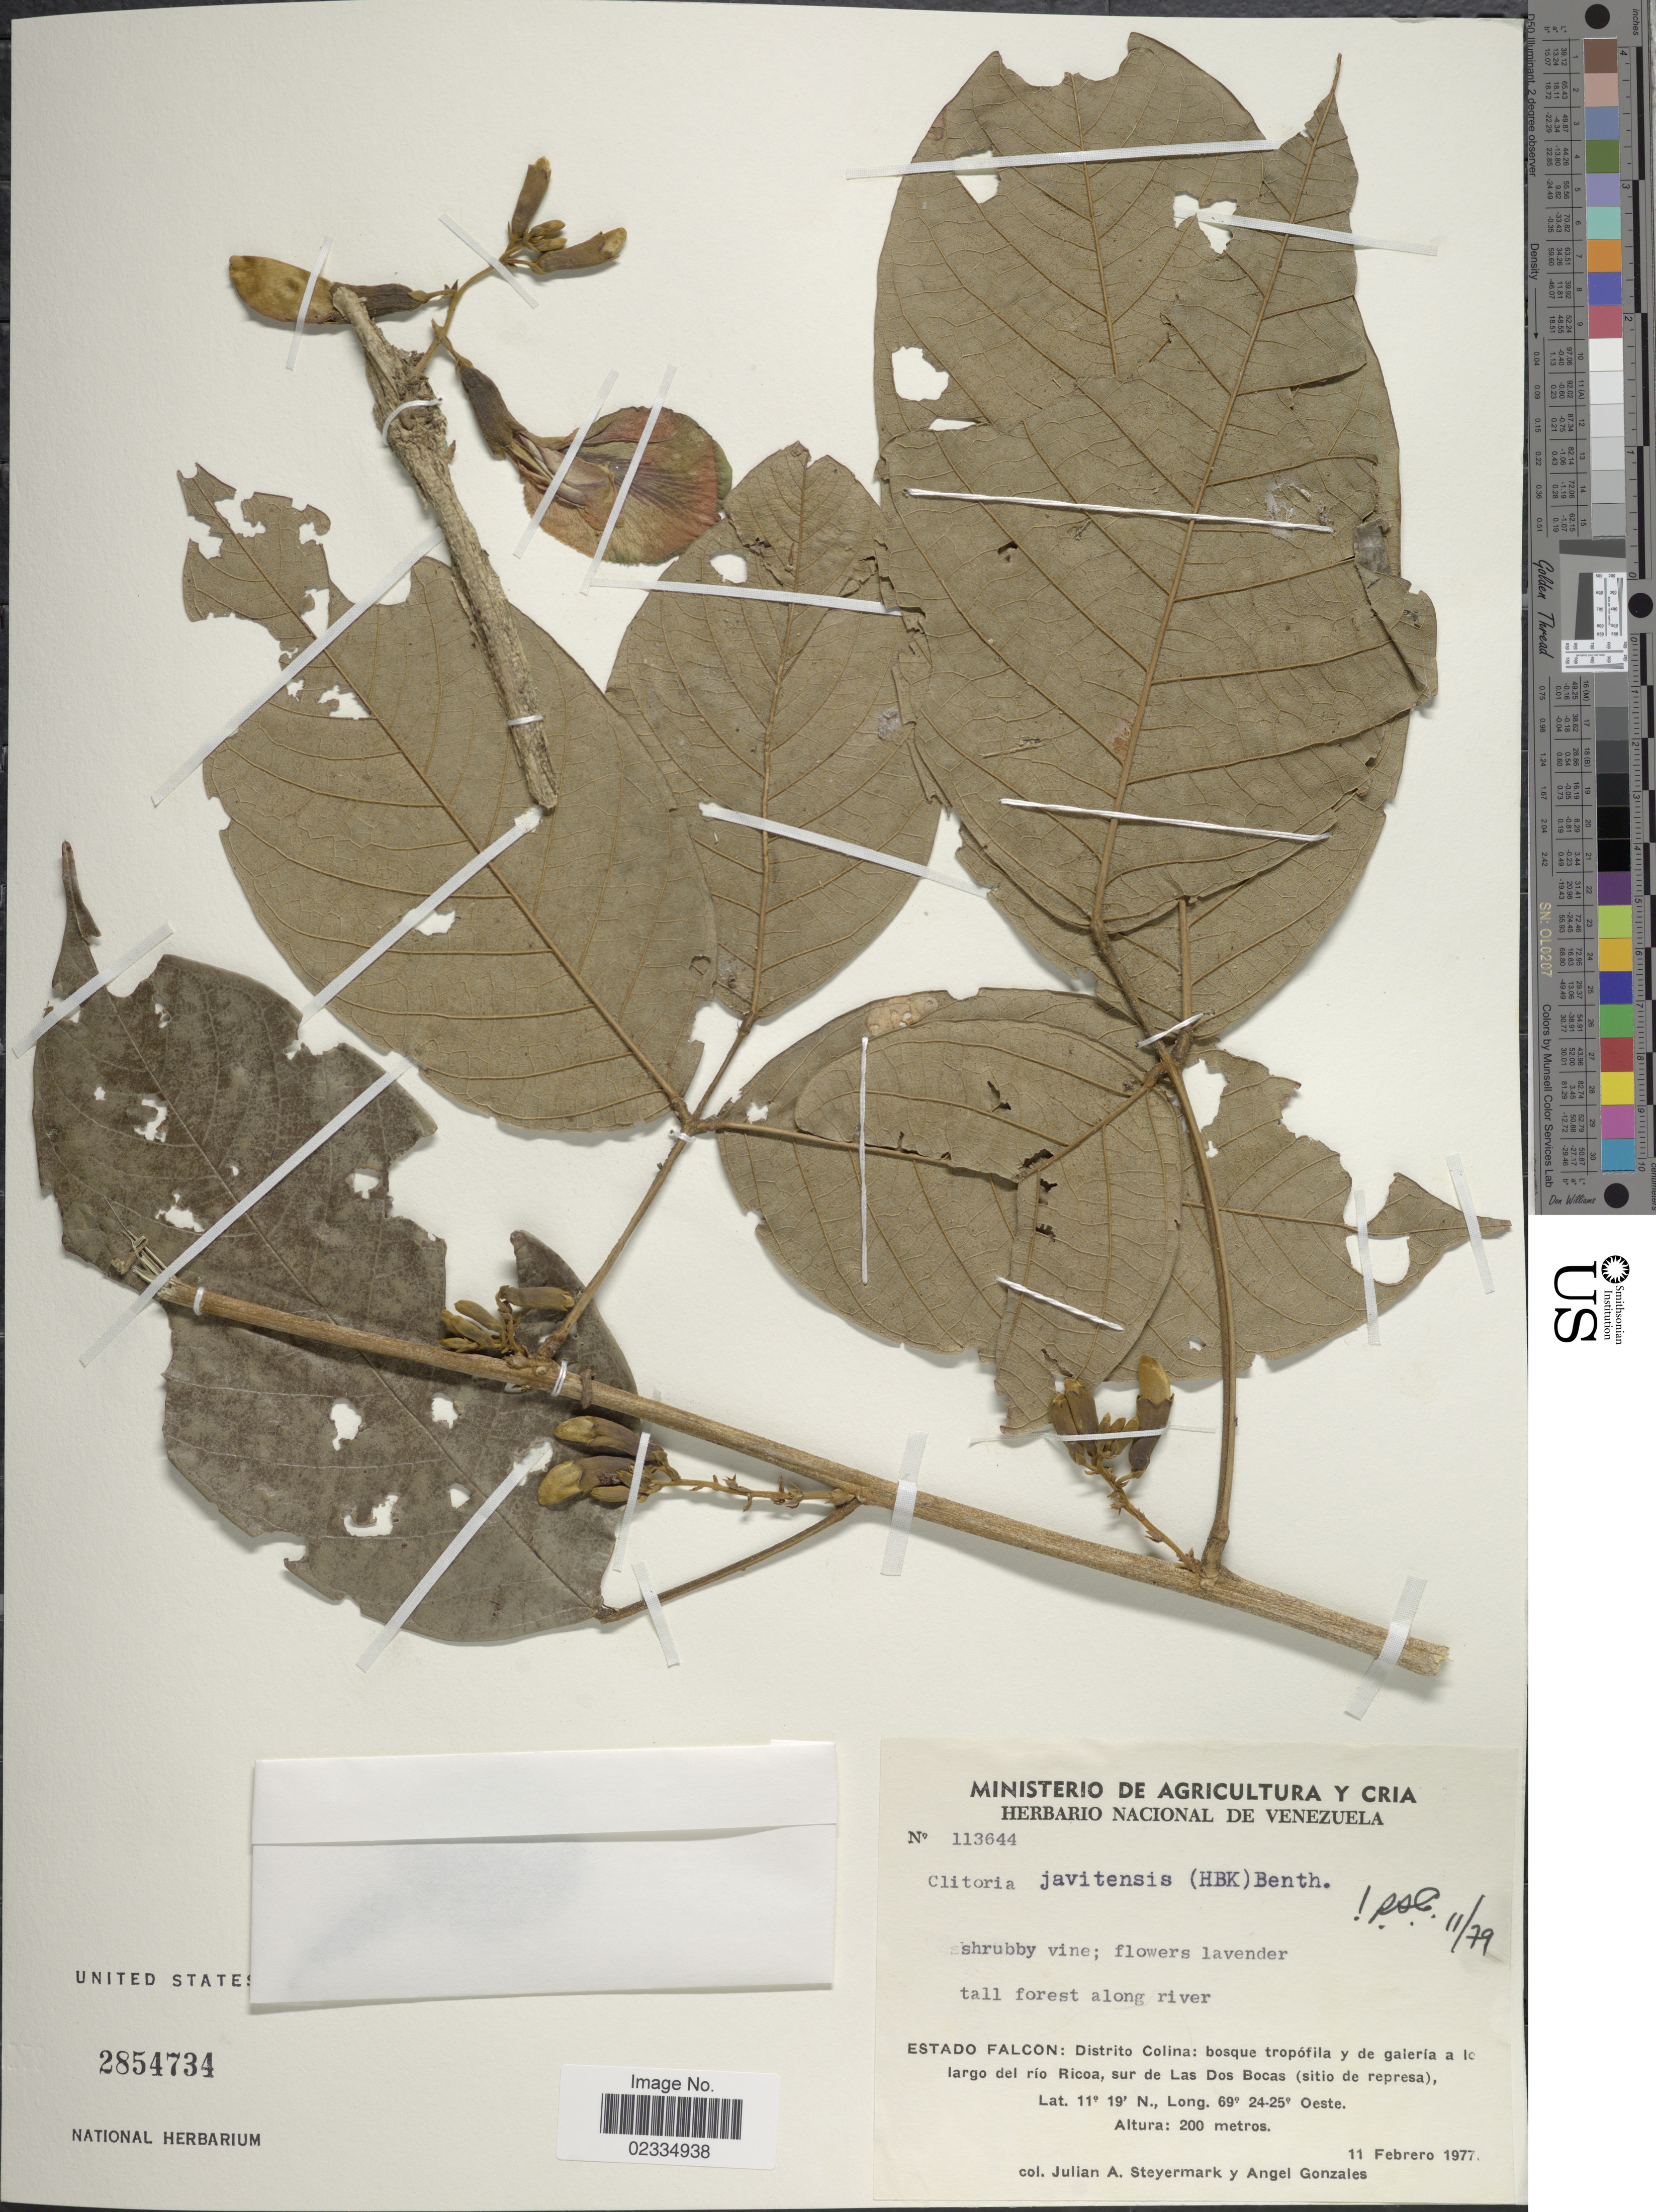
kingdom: Plantae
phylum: Tracheophyta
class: Magnoliopsida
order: Fabales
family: Fabaceae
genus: Clitoria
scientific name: Clitoria javitensis f. javitensis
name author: (Kunth) Benth.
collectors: J. Steyermark & A. Gonzáles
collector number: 113644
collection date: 1977-02-11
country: Venezuela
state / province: Falcón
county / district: Colina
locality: Distrito Colina: bosque tropofila y de galeria a lo largo del rio Ricoa, sur de Las Dos Bocas (sitio de represa)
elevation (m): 200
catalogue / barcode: US 2854734